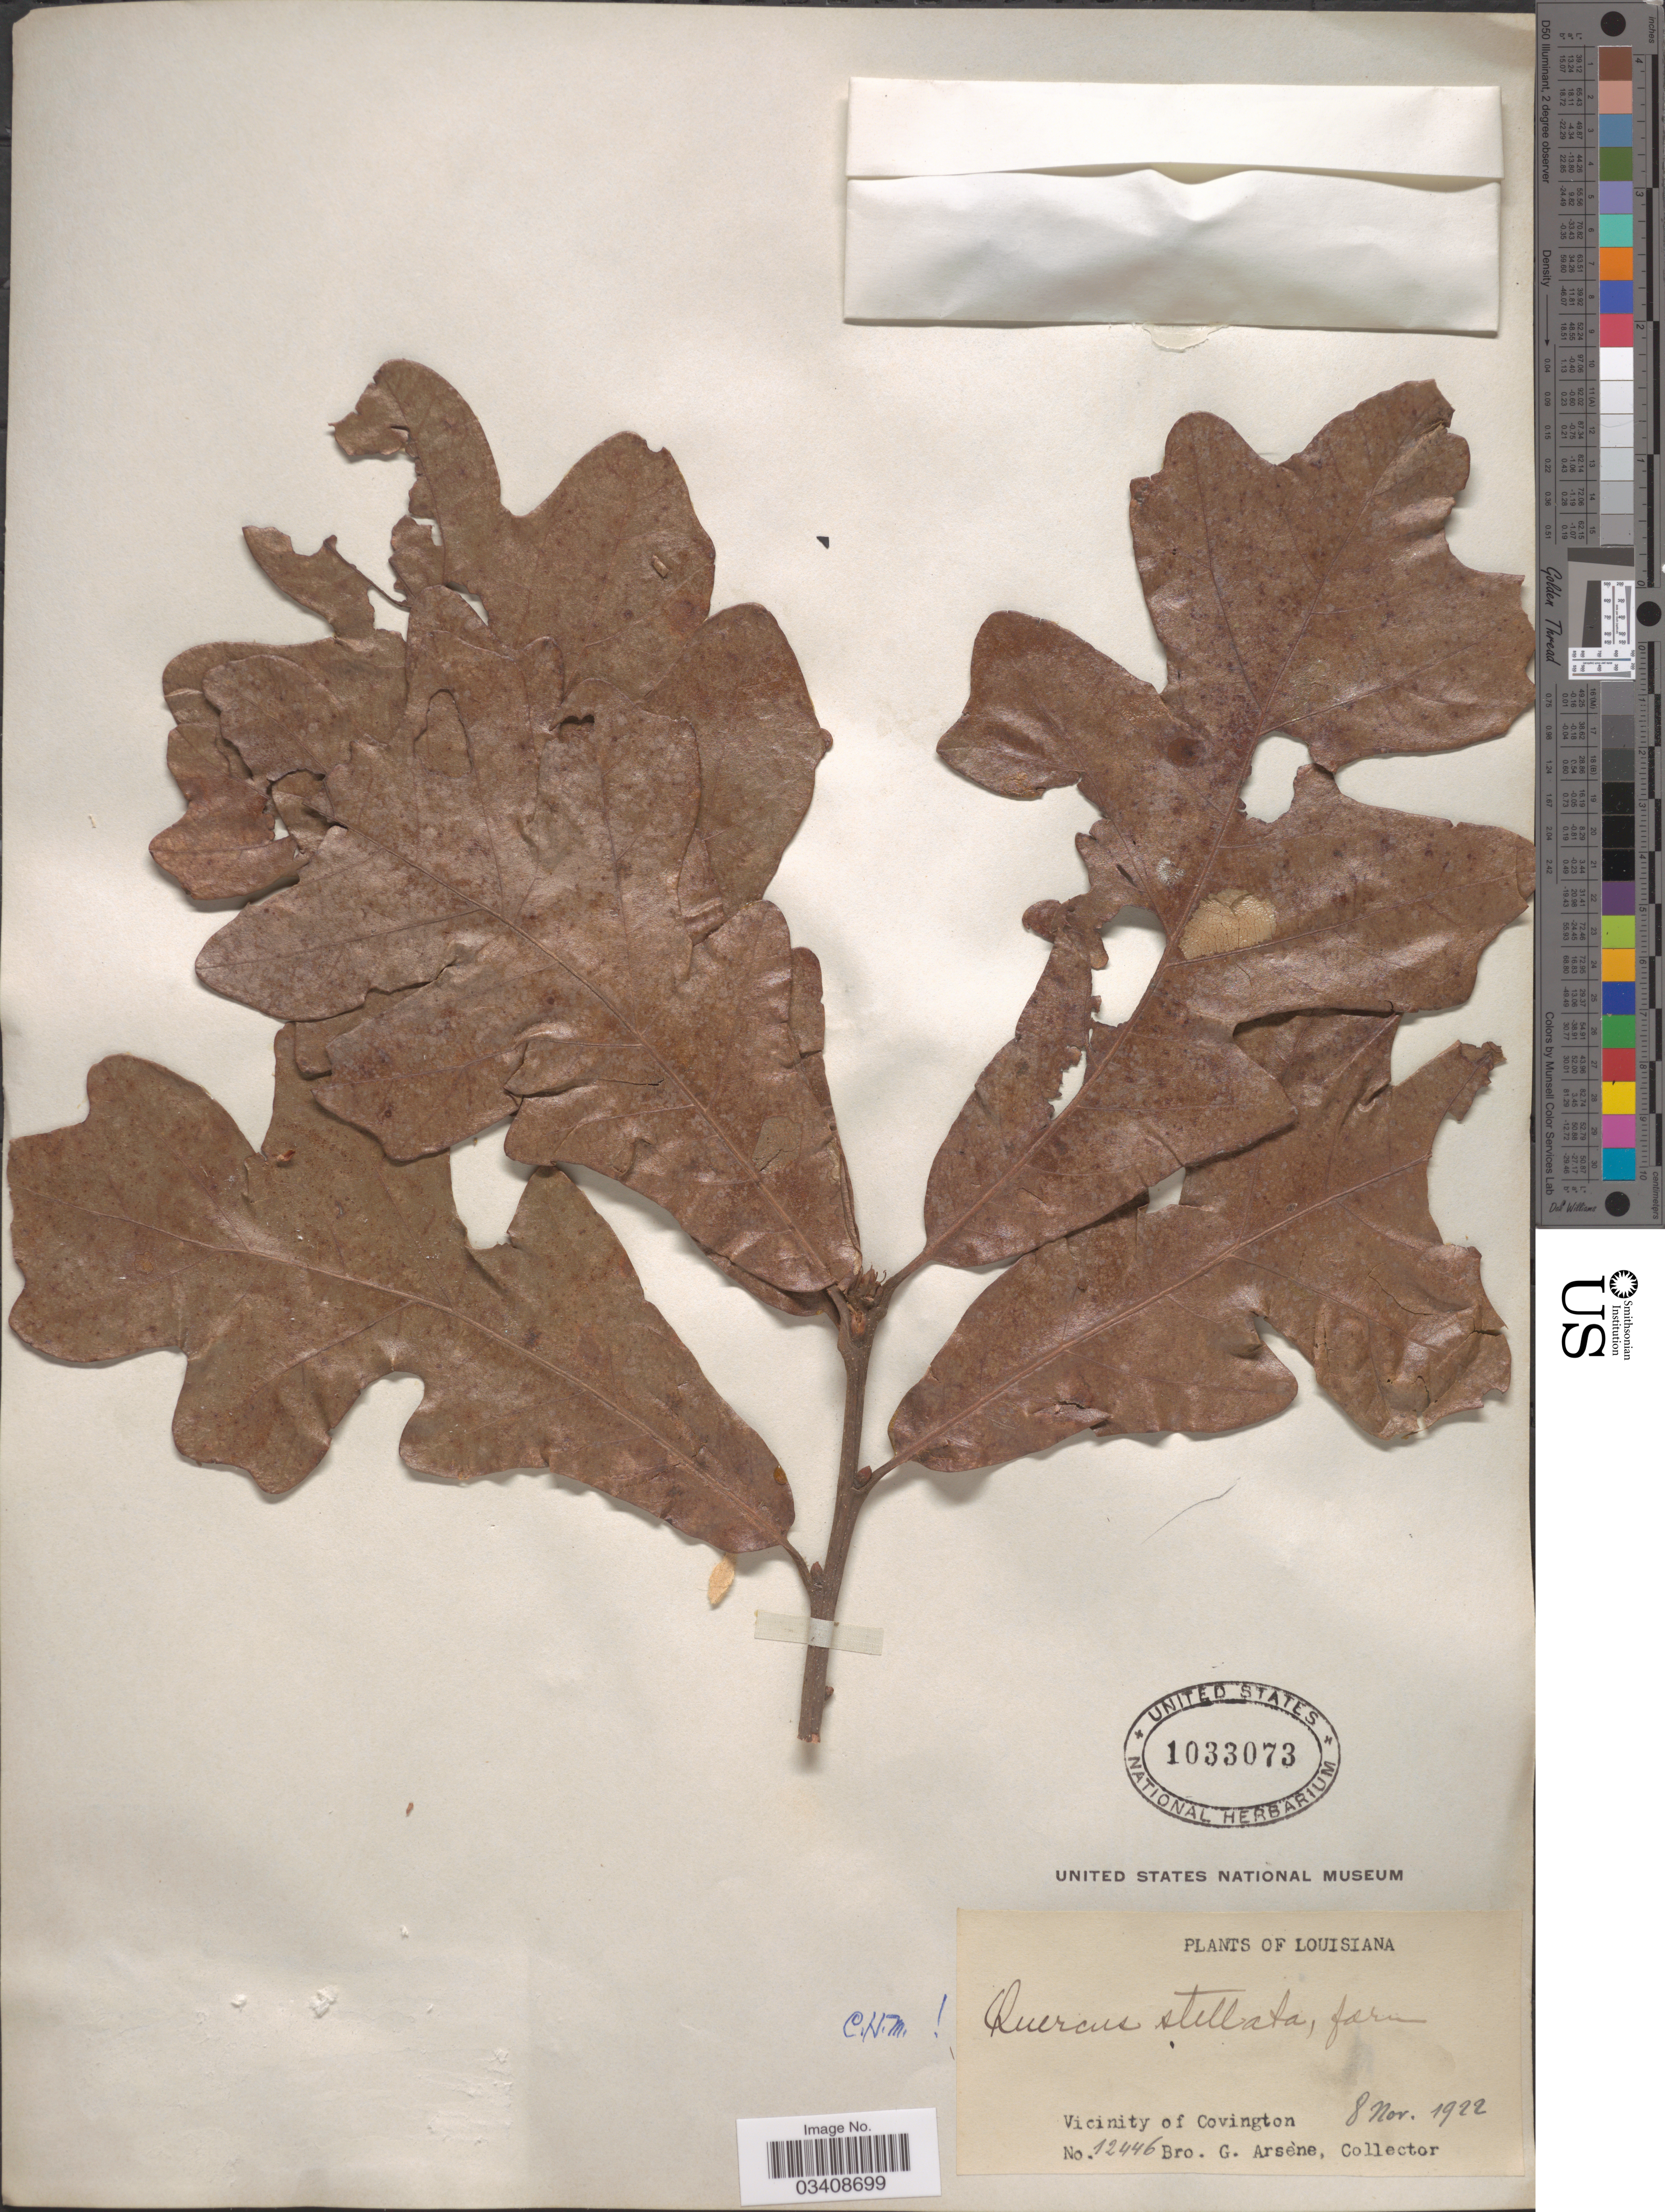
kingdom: Plantae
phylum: Tracheophyta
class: Magnoliopsida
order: Fagales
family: Fagaceae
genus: Quercus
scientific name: Quercus stellata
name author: Wangenh.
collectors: Bro. G. Arsène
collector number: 12446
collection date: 1922-11-08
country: United States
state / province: Louisiana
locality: Vicinity of Covington.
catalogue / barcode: US 1033073